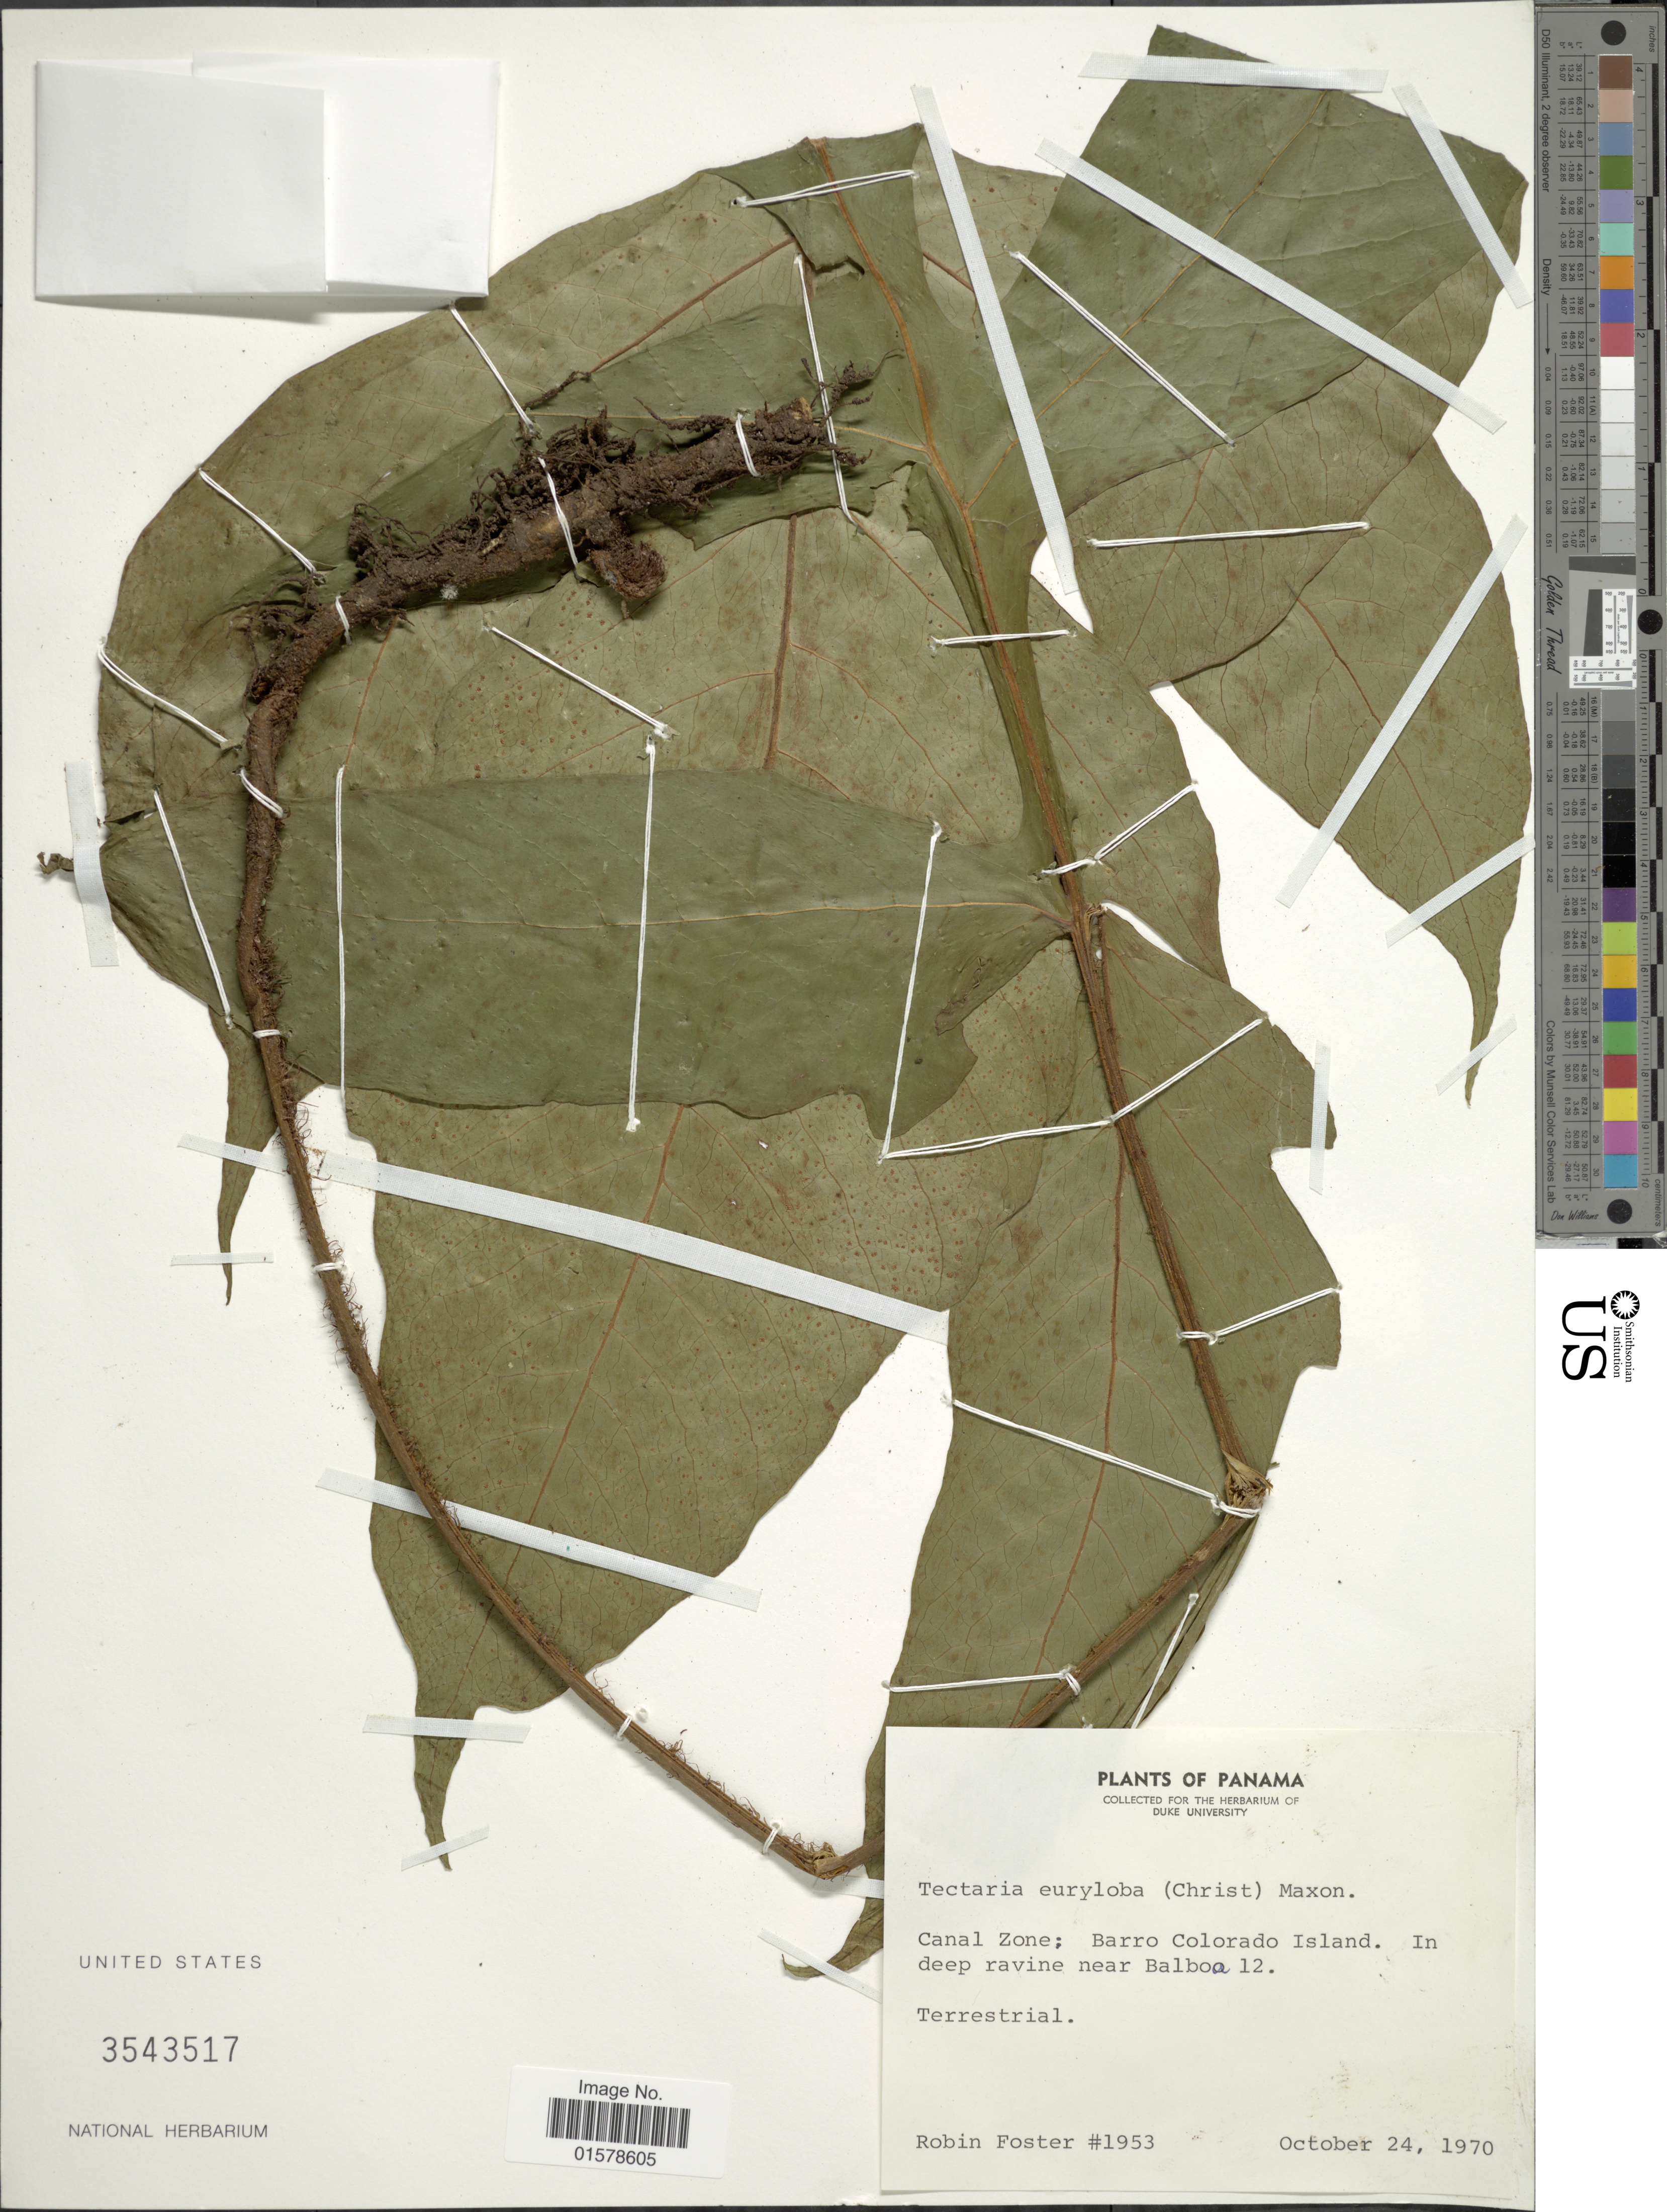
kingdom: Plantae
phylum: Tracheophyta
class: Polypodiopsida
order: Polypodiales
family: Tectariaceae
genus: Tectaria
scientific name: Tectaria nicotianifolia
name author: (Baker) C. Chr.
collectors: R. B. Foster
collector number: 1953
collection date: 1970-10-24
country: Panama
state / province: Panamá Oeste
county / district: Canal Zone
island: Barro Colorado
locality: Panama, Canal Zone; Barro Colorado Island, in deep ravine near Balboa 12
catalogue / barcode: US 3543517